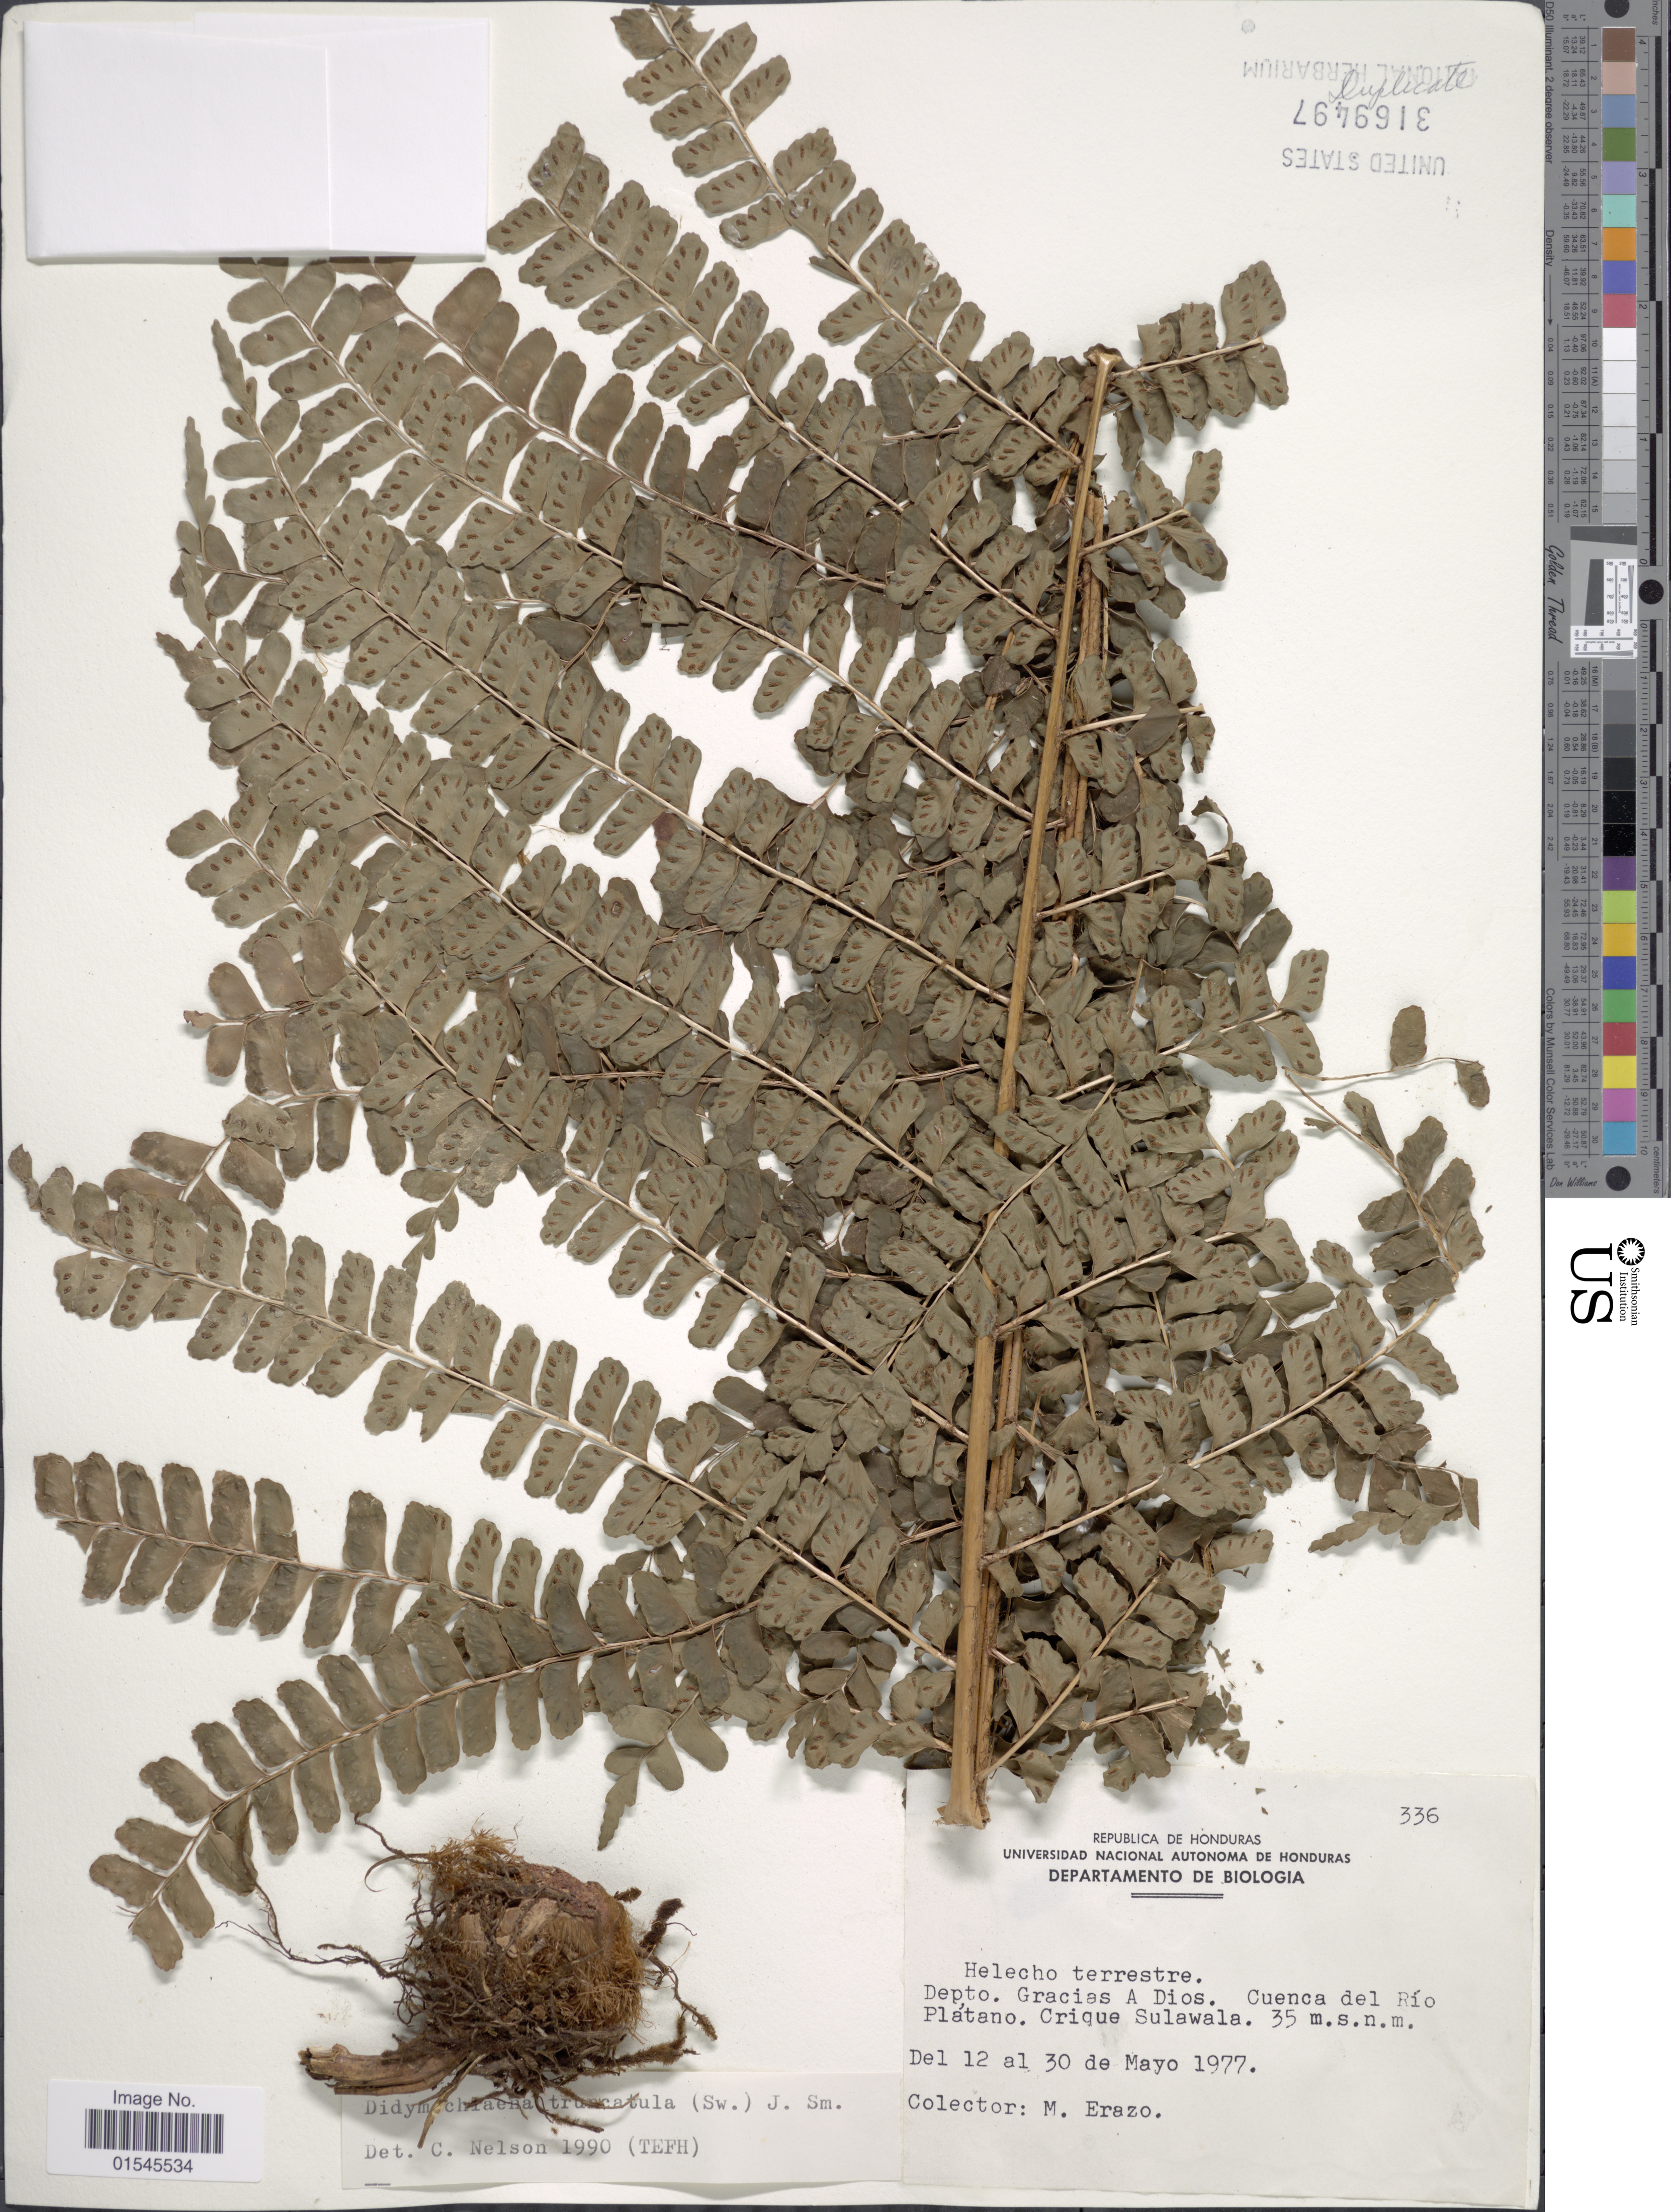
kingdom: Plantae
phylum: Tracheophyta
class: Polypodiopsida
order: Polypodiales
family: Didymochlaenaceae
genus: Didymochlaena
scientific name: Didymochlaena truncatula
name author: (Sw.) J. Sm.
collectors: M. Erazo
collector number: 336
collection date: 1977-05-12/1977-05-30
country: Honduras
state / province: Gracias de Dios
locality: Departamento de Biologia. Helecho terreste. Depto. Gracias a Dios. Cuenca del Rio Platano. Crique Sulawala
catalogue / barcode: US 3169497